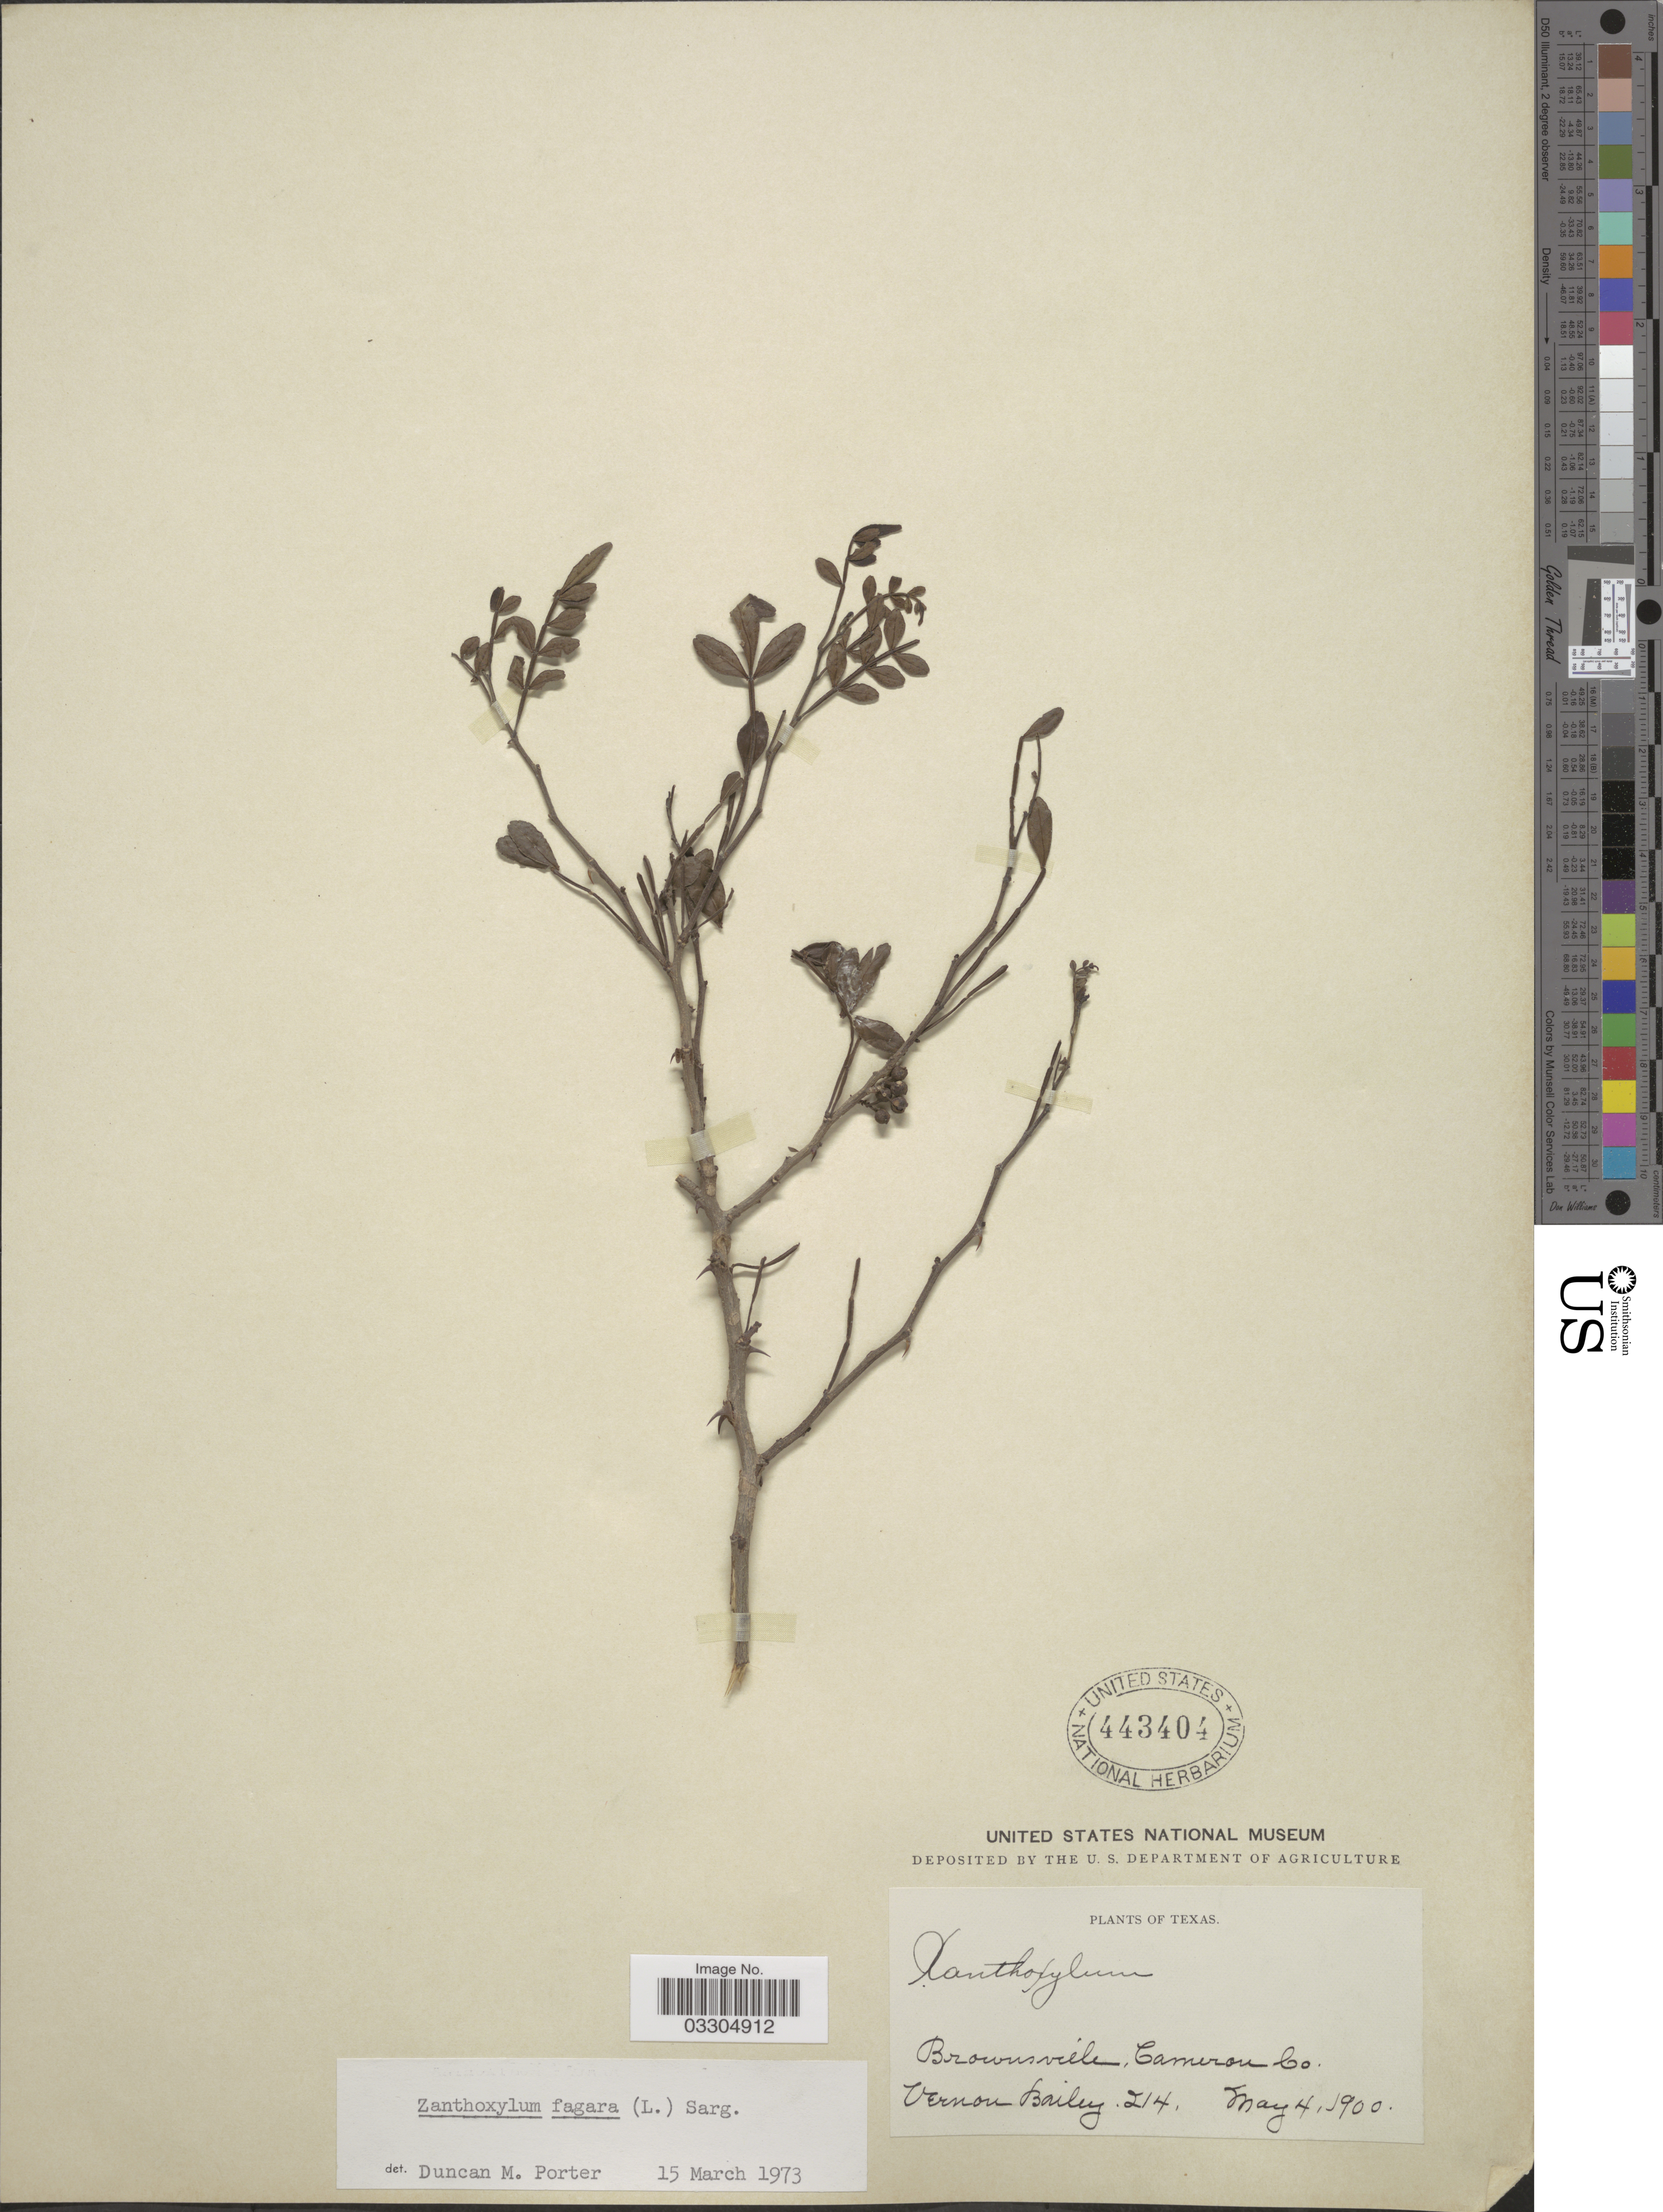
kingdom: Plantae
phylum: Tracheophyta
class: Magnoliopsida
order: Sapindales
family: Rutaceae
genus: Zanthoxylum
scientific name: Zanthoxylum fagara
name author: (L.) Sarg.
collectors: V. O. Bailey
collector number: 214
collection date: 1900-05-04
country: United States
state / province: Texas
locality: Brownsville, Cameron Co.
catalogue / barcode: US 443404